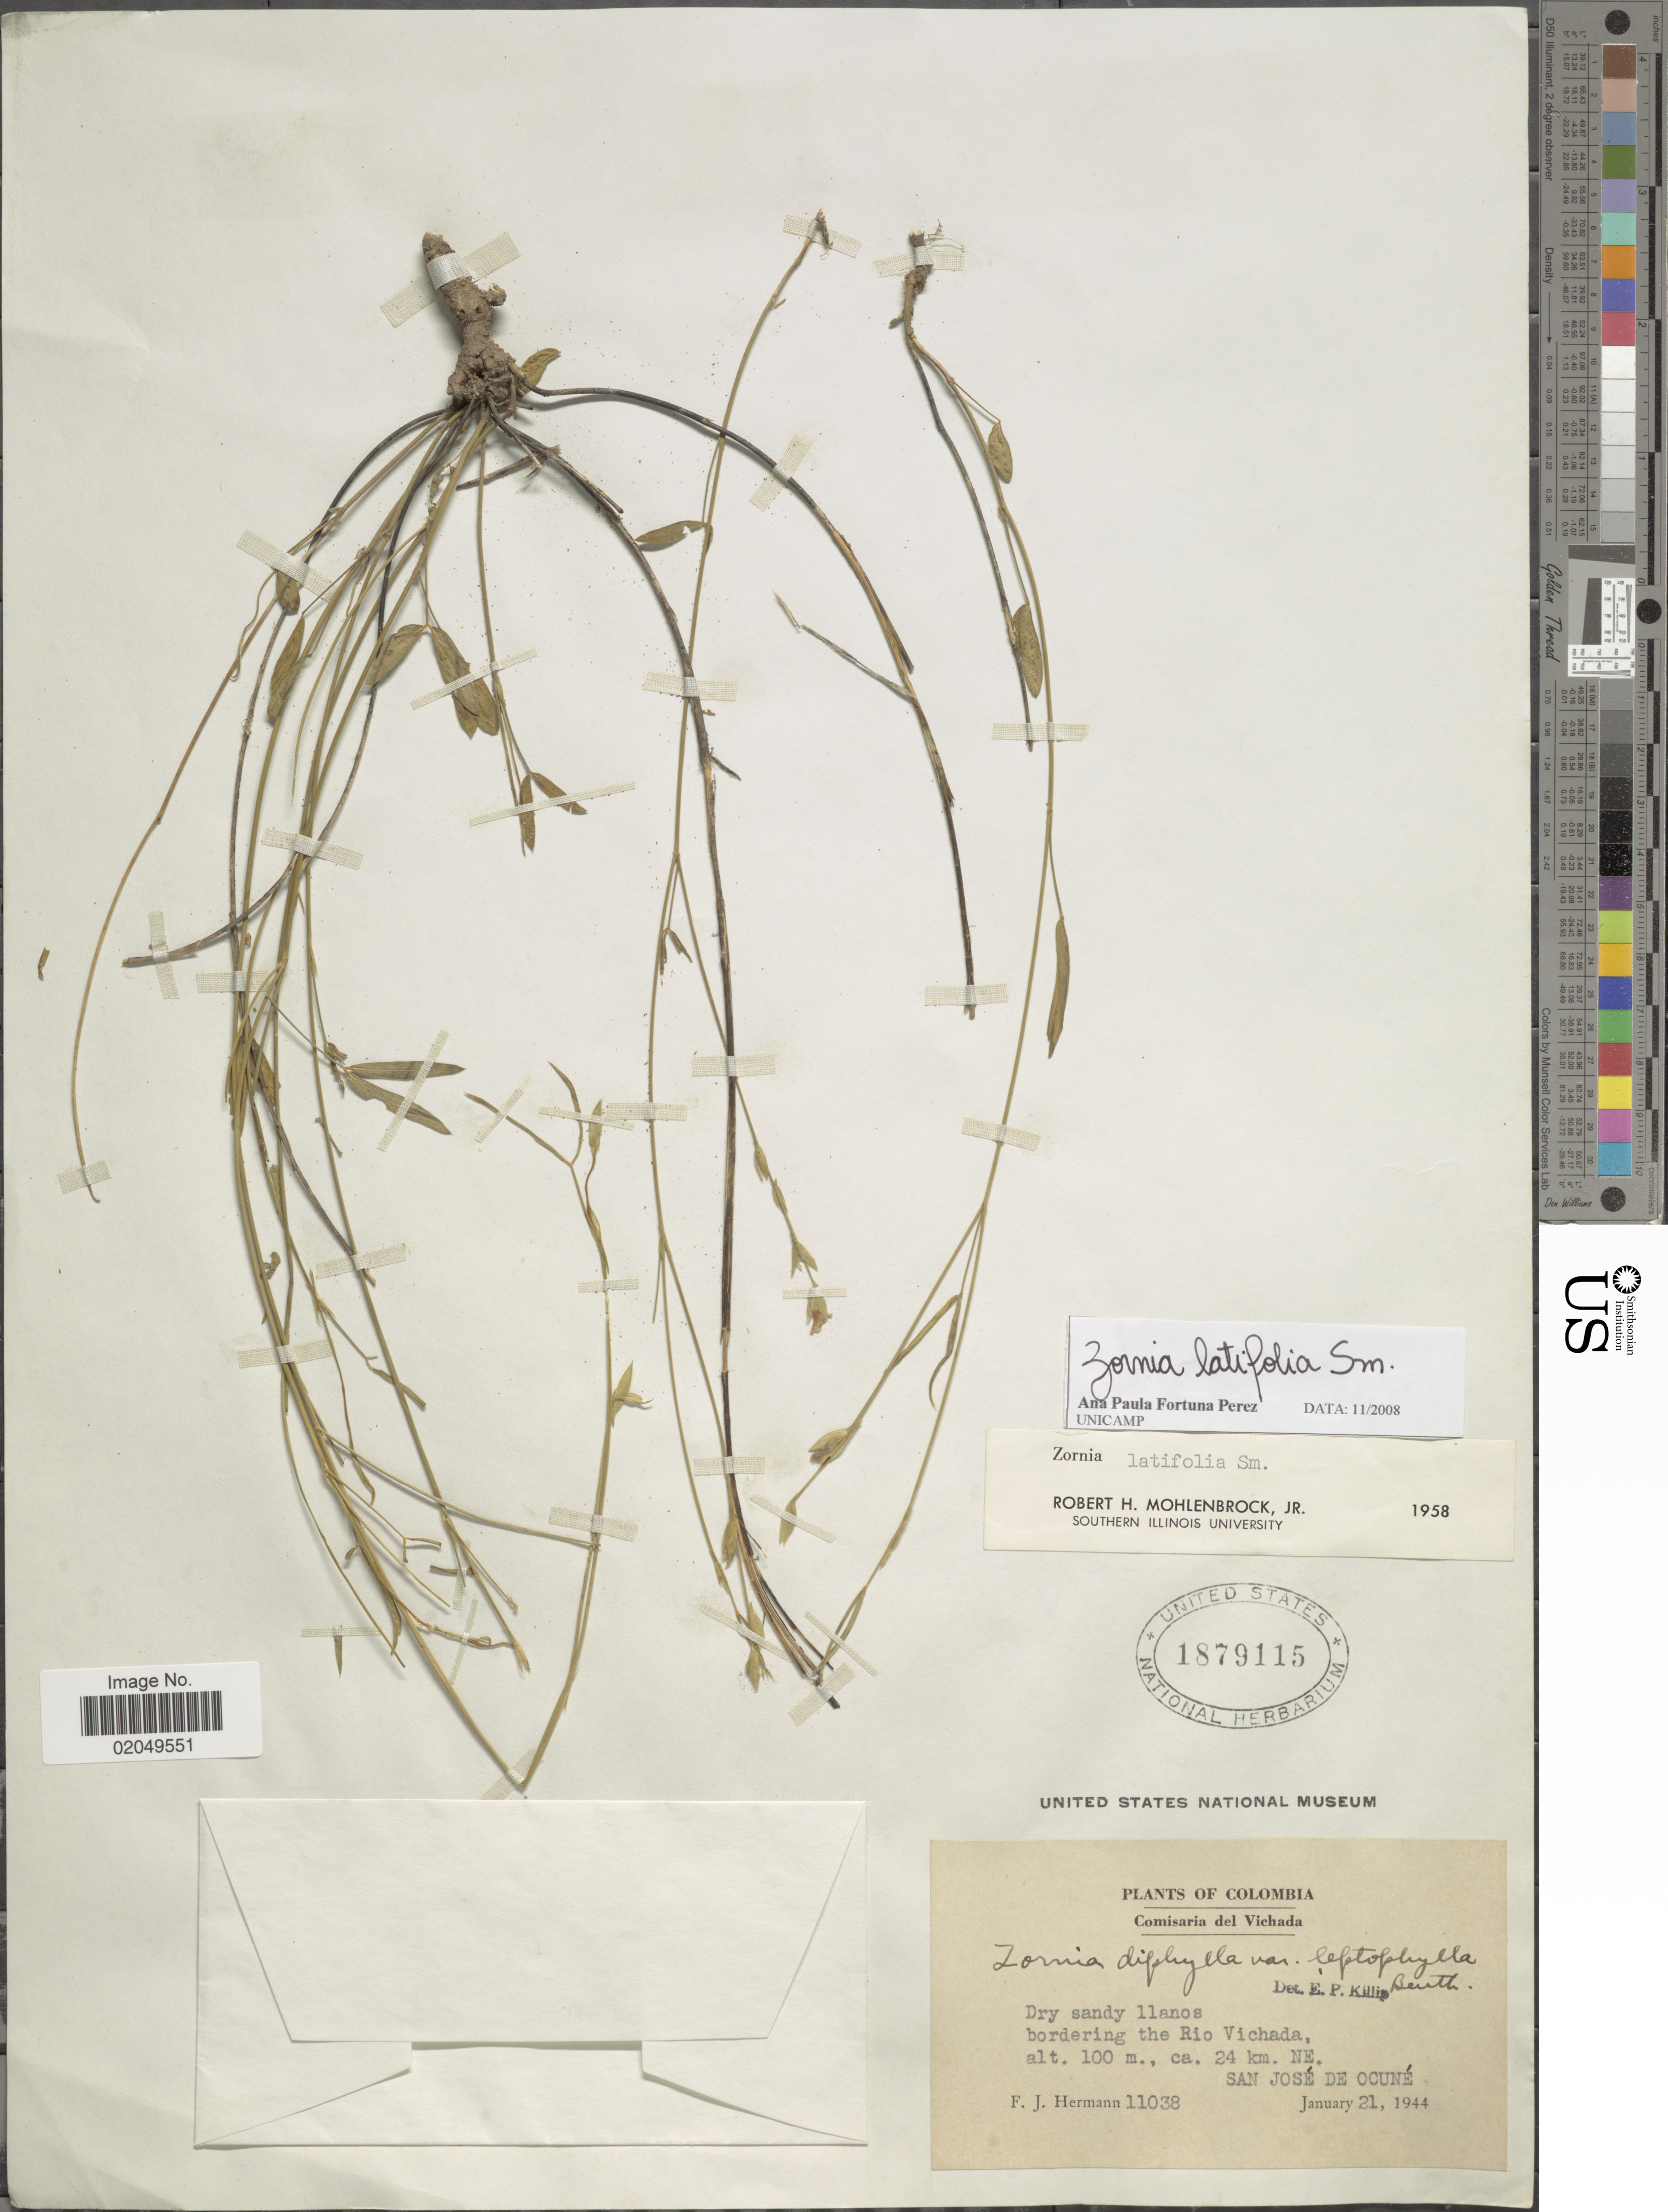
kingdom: Plantae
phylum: Tracheophyta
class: Magnoliopsida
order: Fabales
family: Fabaceae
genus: Zornia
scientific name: Zornia latifolia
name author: Sm.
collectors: F. J. Hermann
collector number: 11038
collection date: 1944-01-21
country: Colombia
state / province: Vichada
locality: Comisaria del Vichada. Rio Vichada, ca. 24 km. NE. San Jose de Ocune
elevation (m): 100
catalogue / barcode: US 1879115